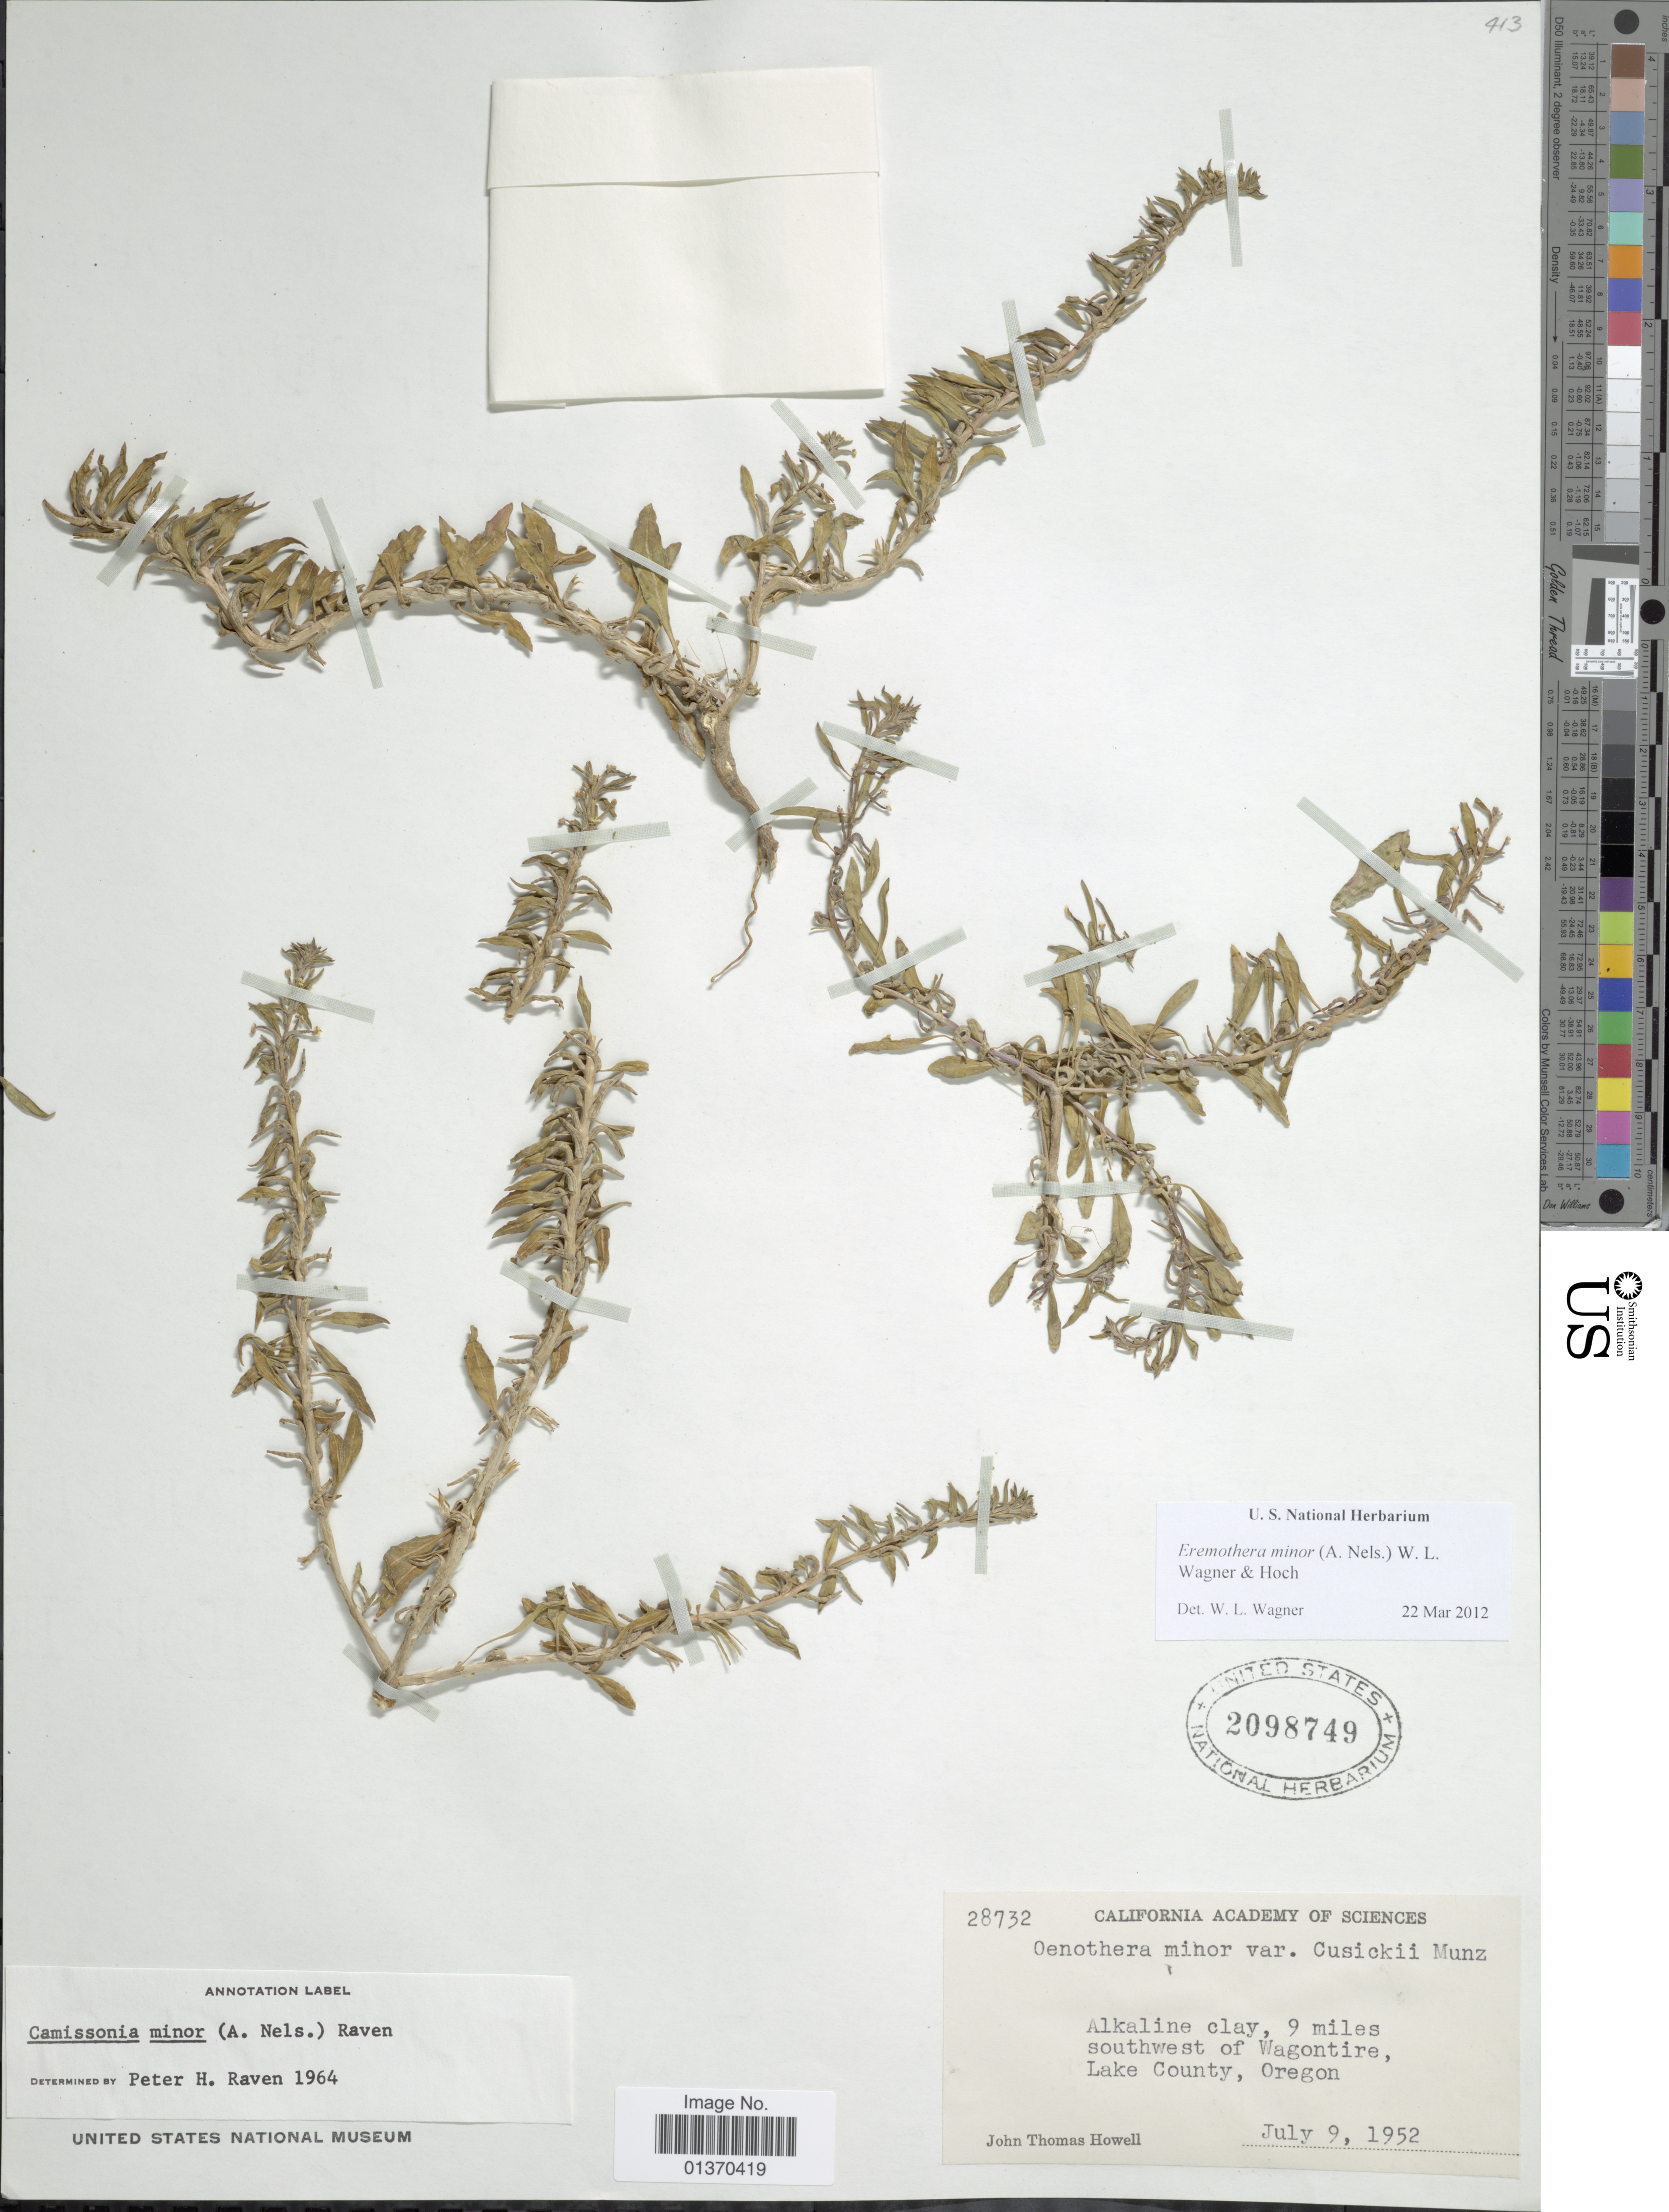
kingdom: Plantae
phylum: Tracheophyta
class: Magnoliopsida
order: Myrtales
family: Onagraceae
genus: Eremothera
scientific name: Eremothera minor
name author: (A. Nelson) W.L. Wagner & Hoch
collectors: J. T. Howell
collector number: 28732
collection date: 1952-07-09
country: United States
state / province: Oregon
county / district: Lake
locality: Alkaline clay, 9 miles southwest of Wagontire, Lake County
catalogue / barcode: US 2098749